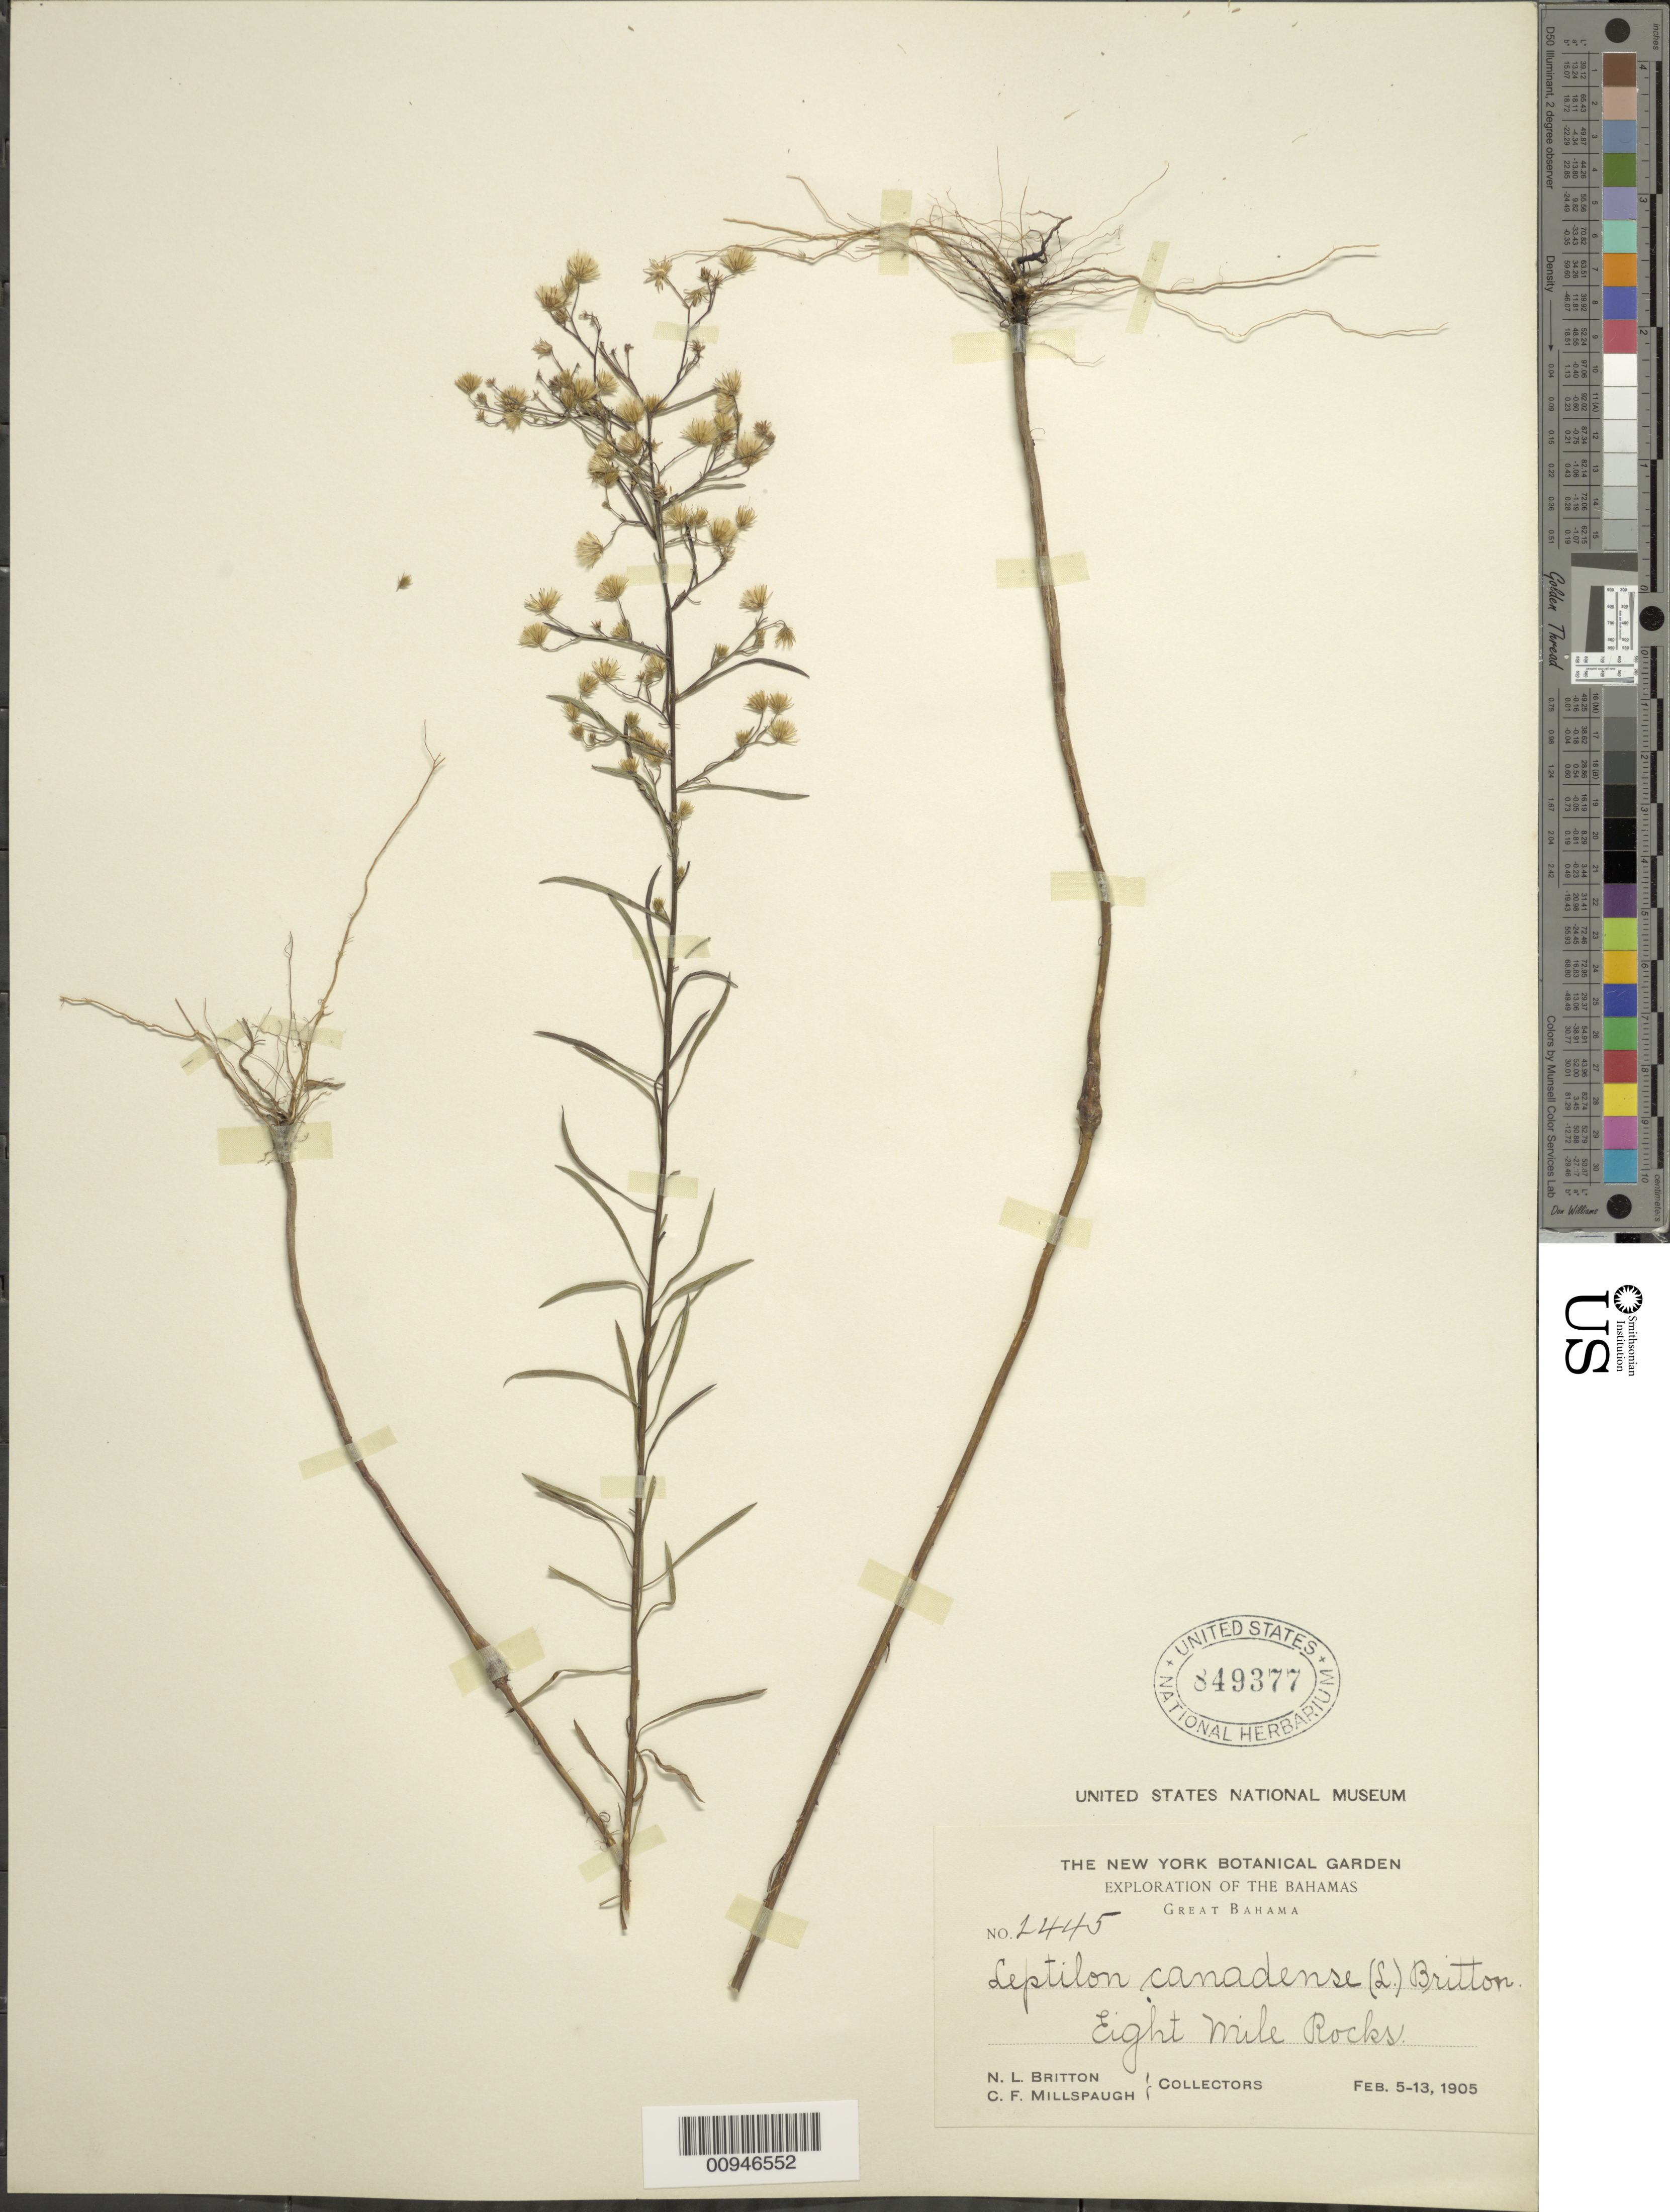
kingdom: Plantae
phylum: Tracheophyta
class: Magnoliopsida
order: Asterales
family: Asteraceae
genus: Conyza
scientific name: Conyza canadensis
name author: (L.) Cronq.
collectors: N. Britton & C. F. Millspaugh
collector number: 1445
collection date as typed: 05 Feb 1905 to 13 Feb 1905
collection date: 1905-02-05/1905-02-13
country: Bahamas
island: Great Bahama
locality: Eight Mile Rocks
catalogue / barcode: US 849377